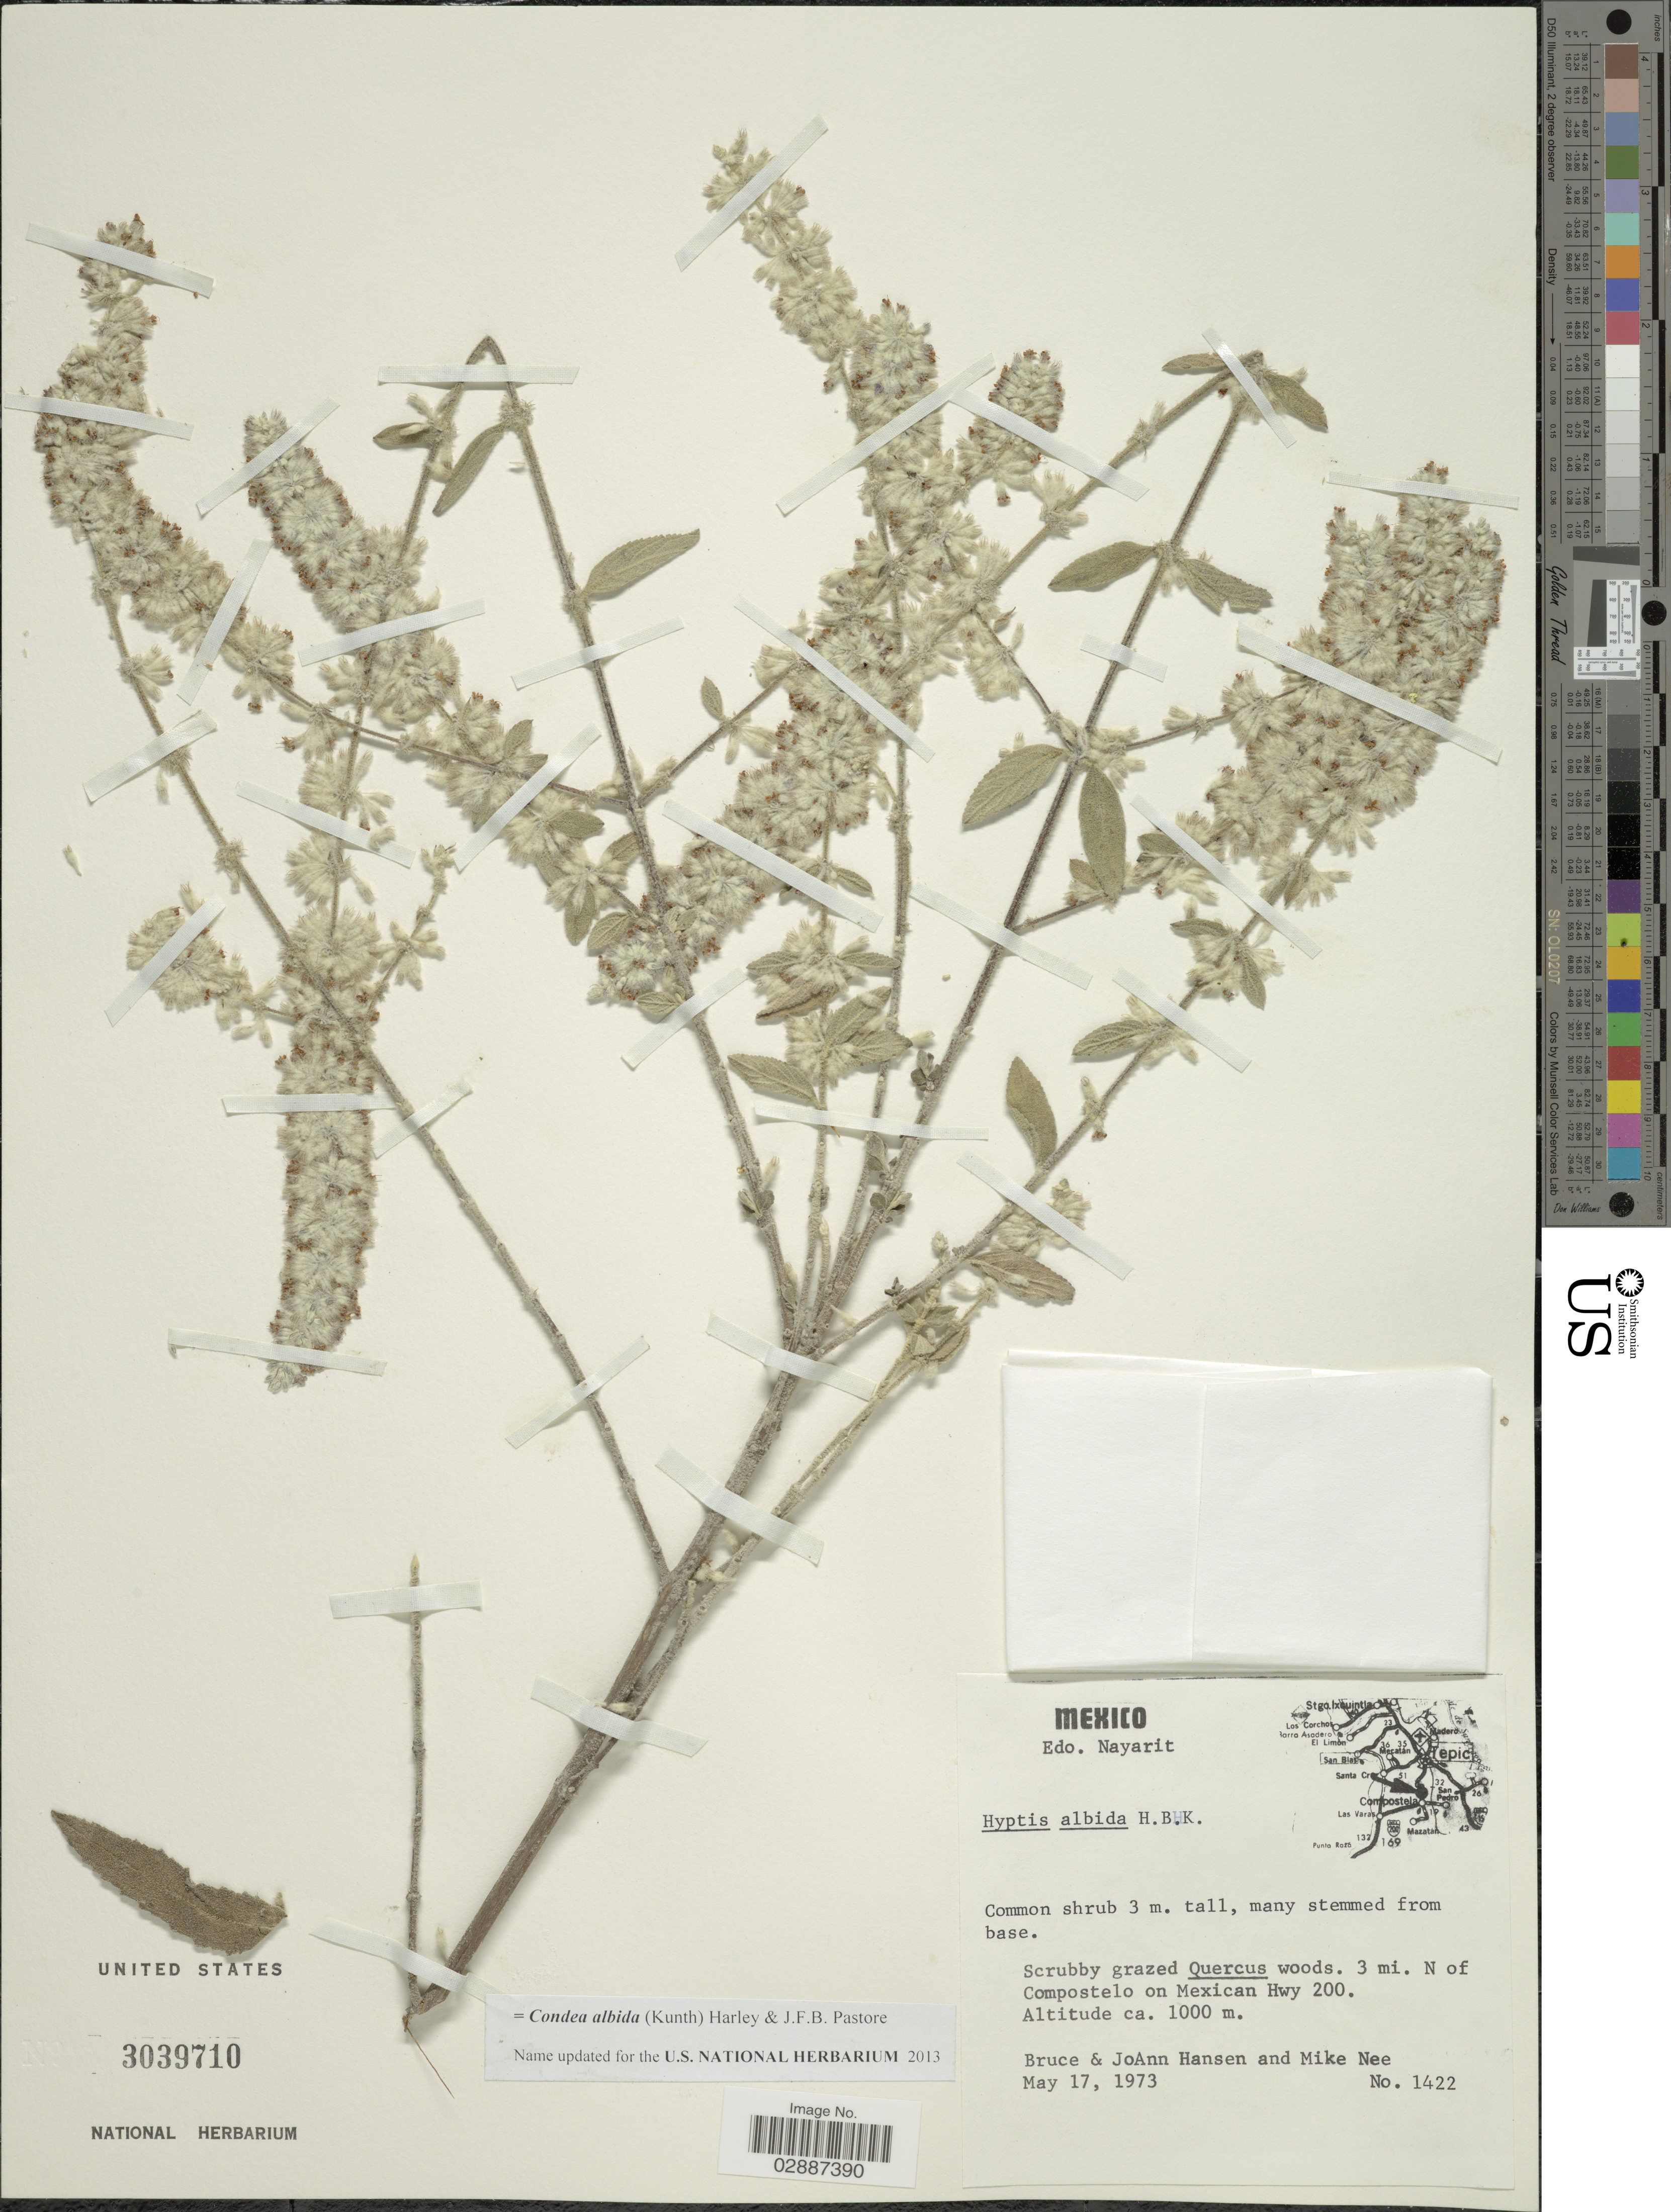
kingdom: Plantae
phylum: Tracheophyta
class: Magnoliopsida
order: Lamiales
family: Lamiaceae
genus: Condea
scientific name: Condea albida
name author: (Kunth) Harley & J.F.B. Pastore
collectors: B. Hanson, J. Hansen & M. Nee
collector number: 1422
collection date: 1973-05-17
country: Mexico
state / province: Nayarit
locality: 3 mi. N of Compstelo on Mexican Hwy 200.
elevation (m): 1000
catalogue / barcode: US 3039710